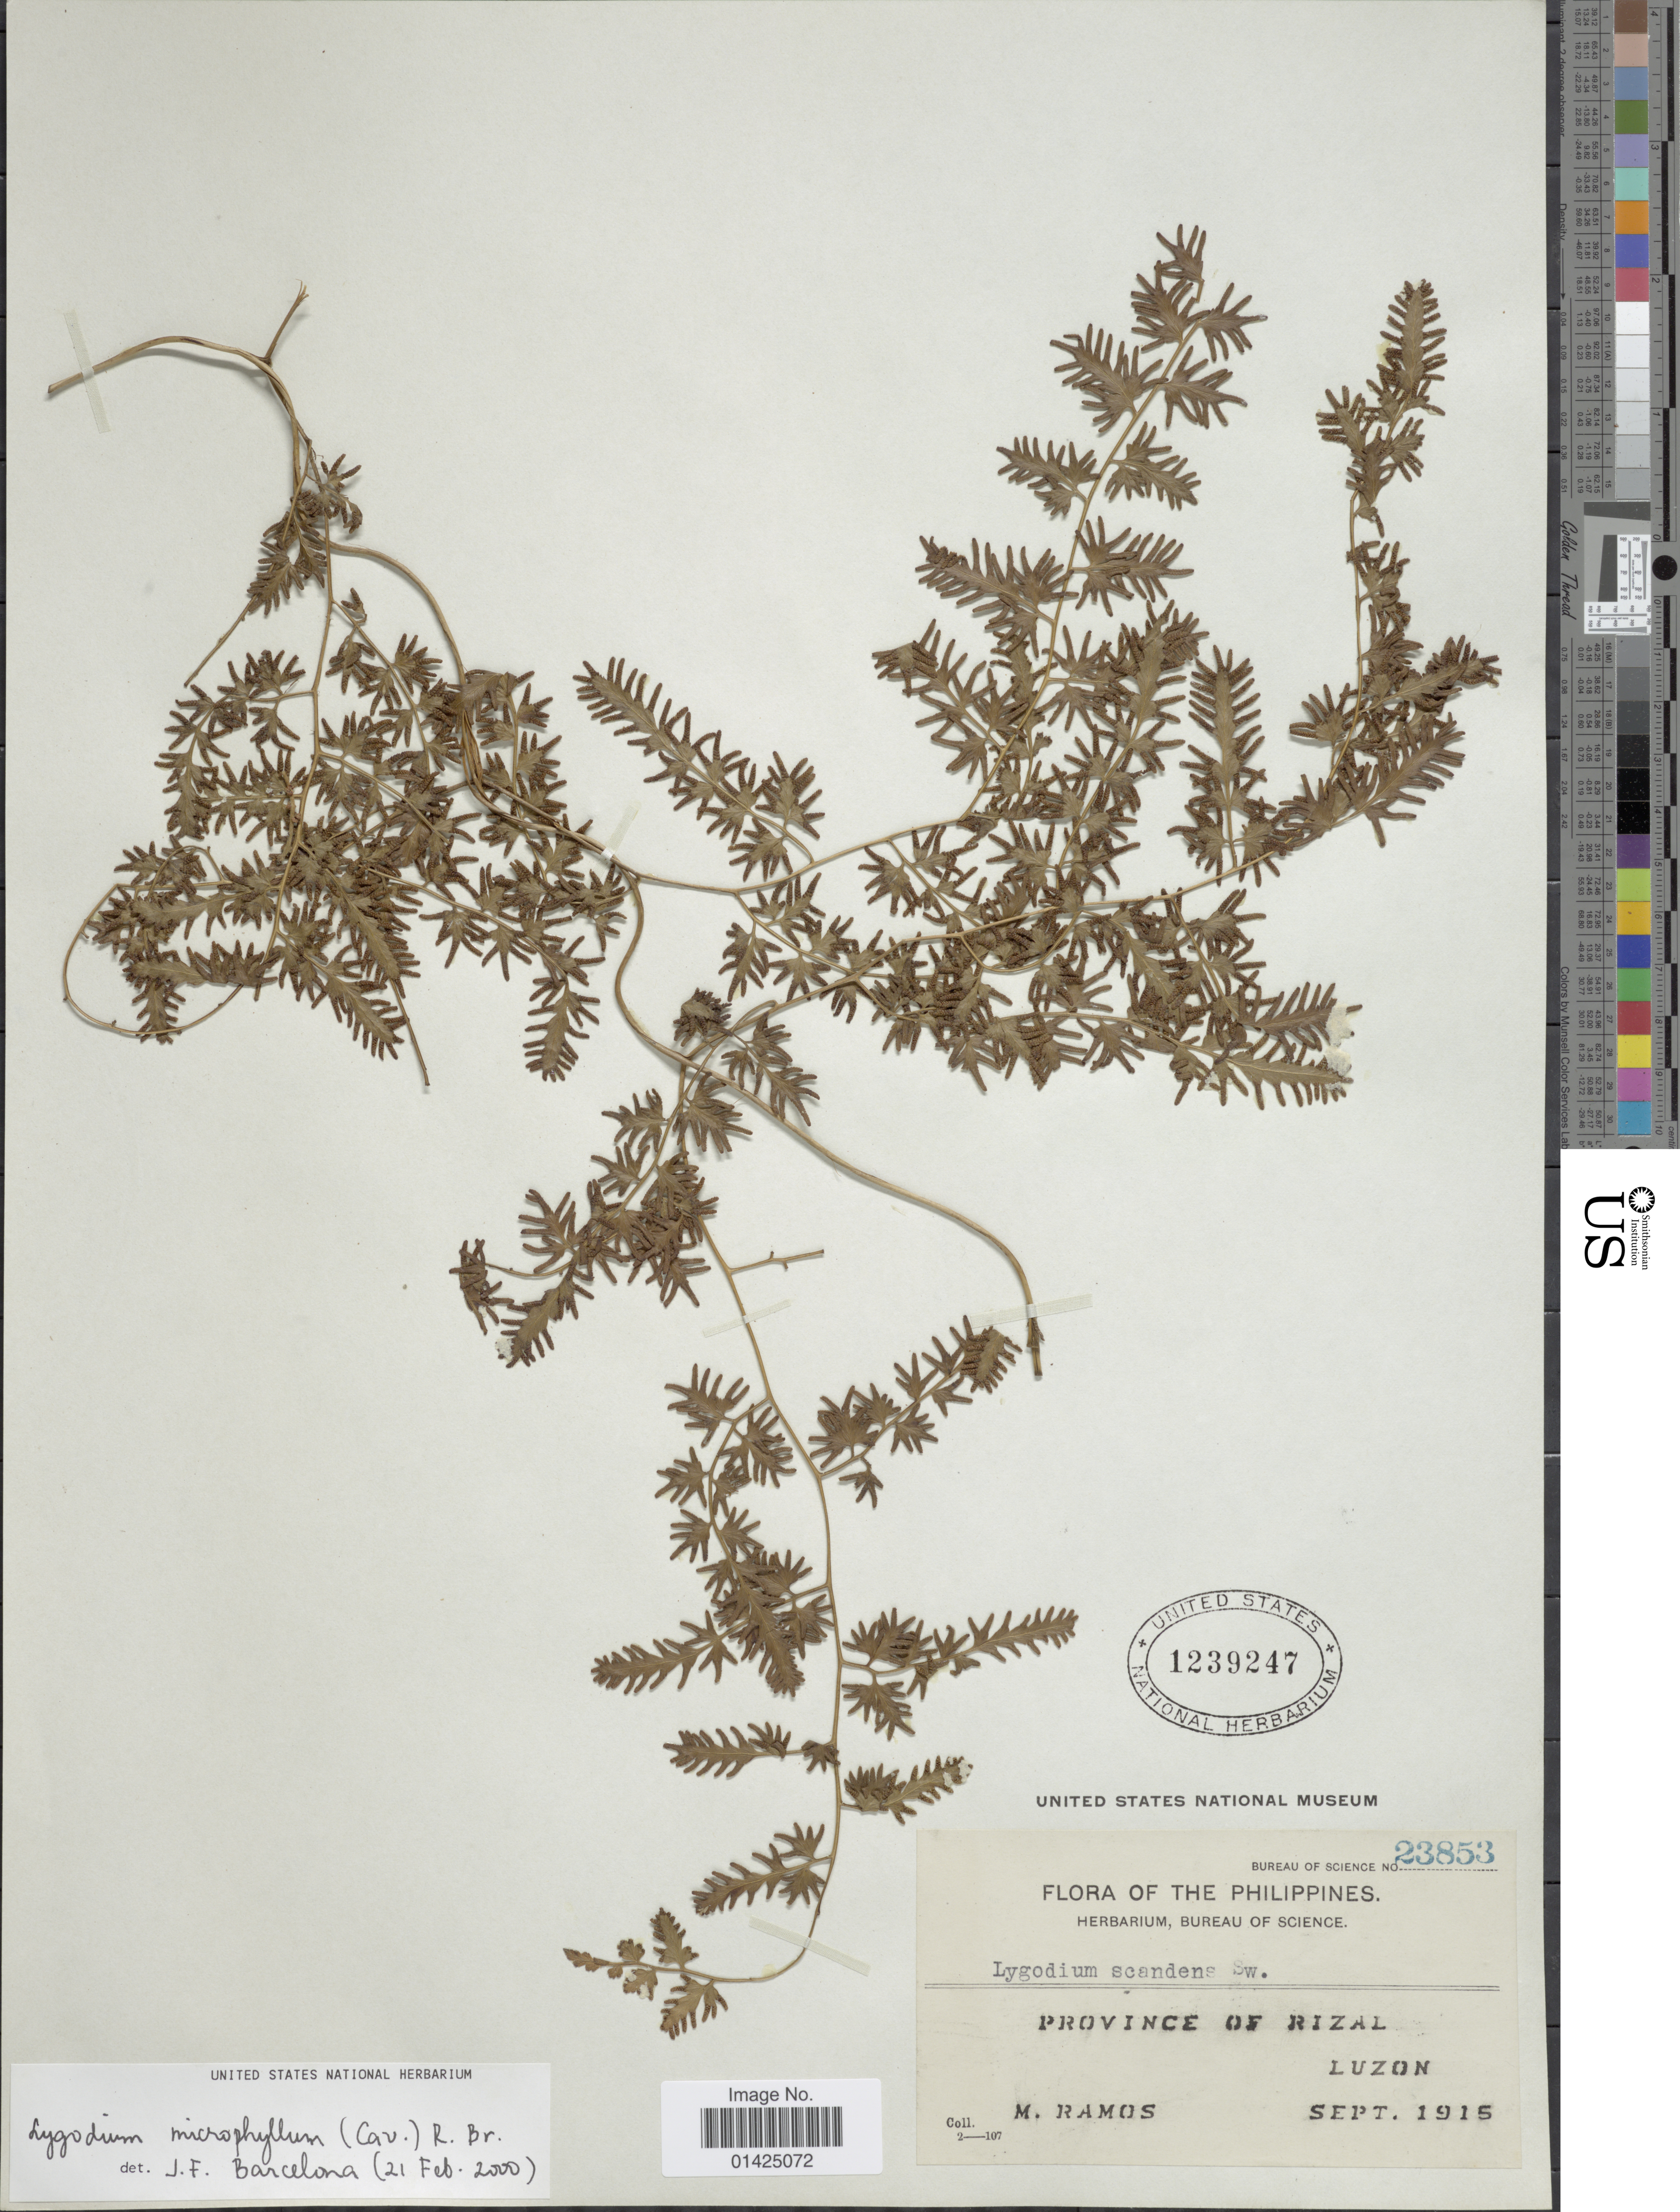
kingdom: Plantae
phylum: Tracheophyta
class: Polypodiopsida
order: Schizaeales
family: Lygodiaceae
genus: Lygodium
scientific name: Lygodium microphyllum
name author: (Cav.) R. Br.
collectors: M. Ramos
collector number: Bureau Of Science 23853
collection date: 1915-09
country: Philippines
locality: Province of Rizal, Luzon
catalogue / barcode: US 1239247